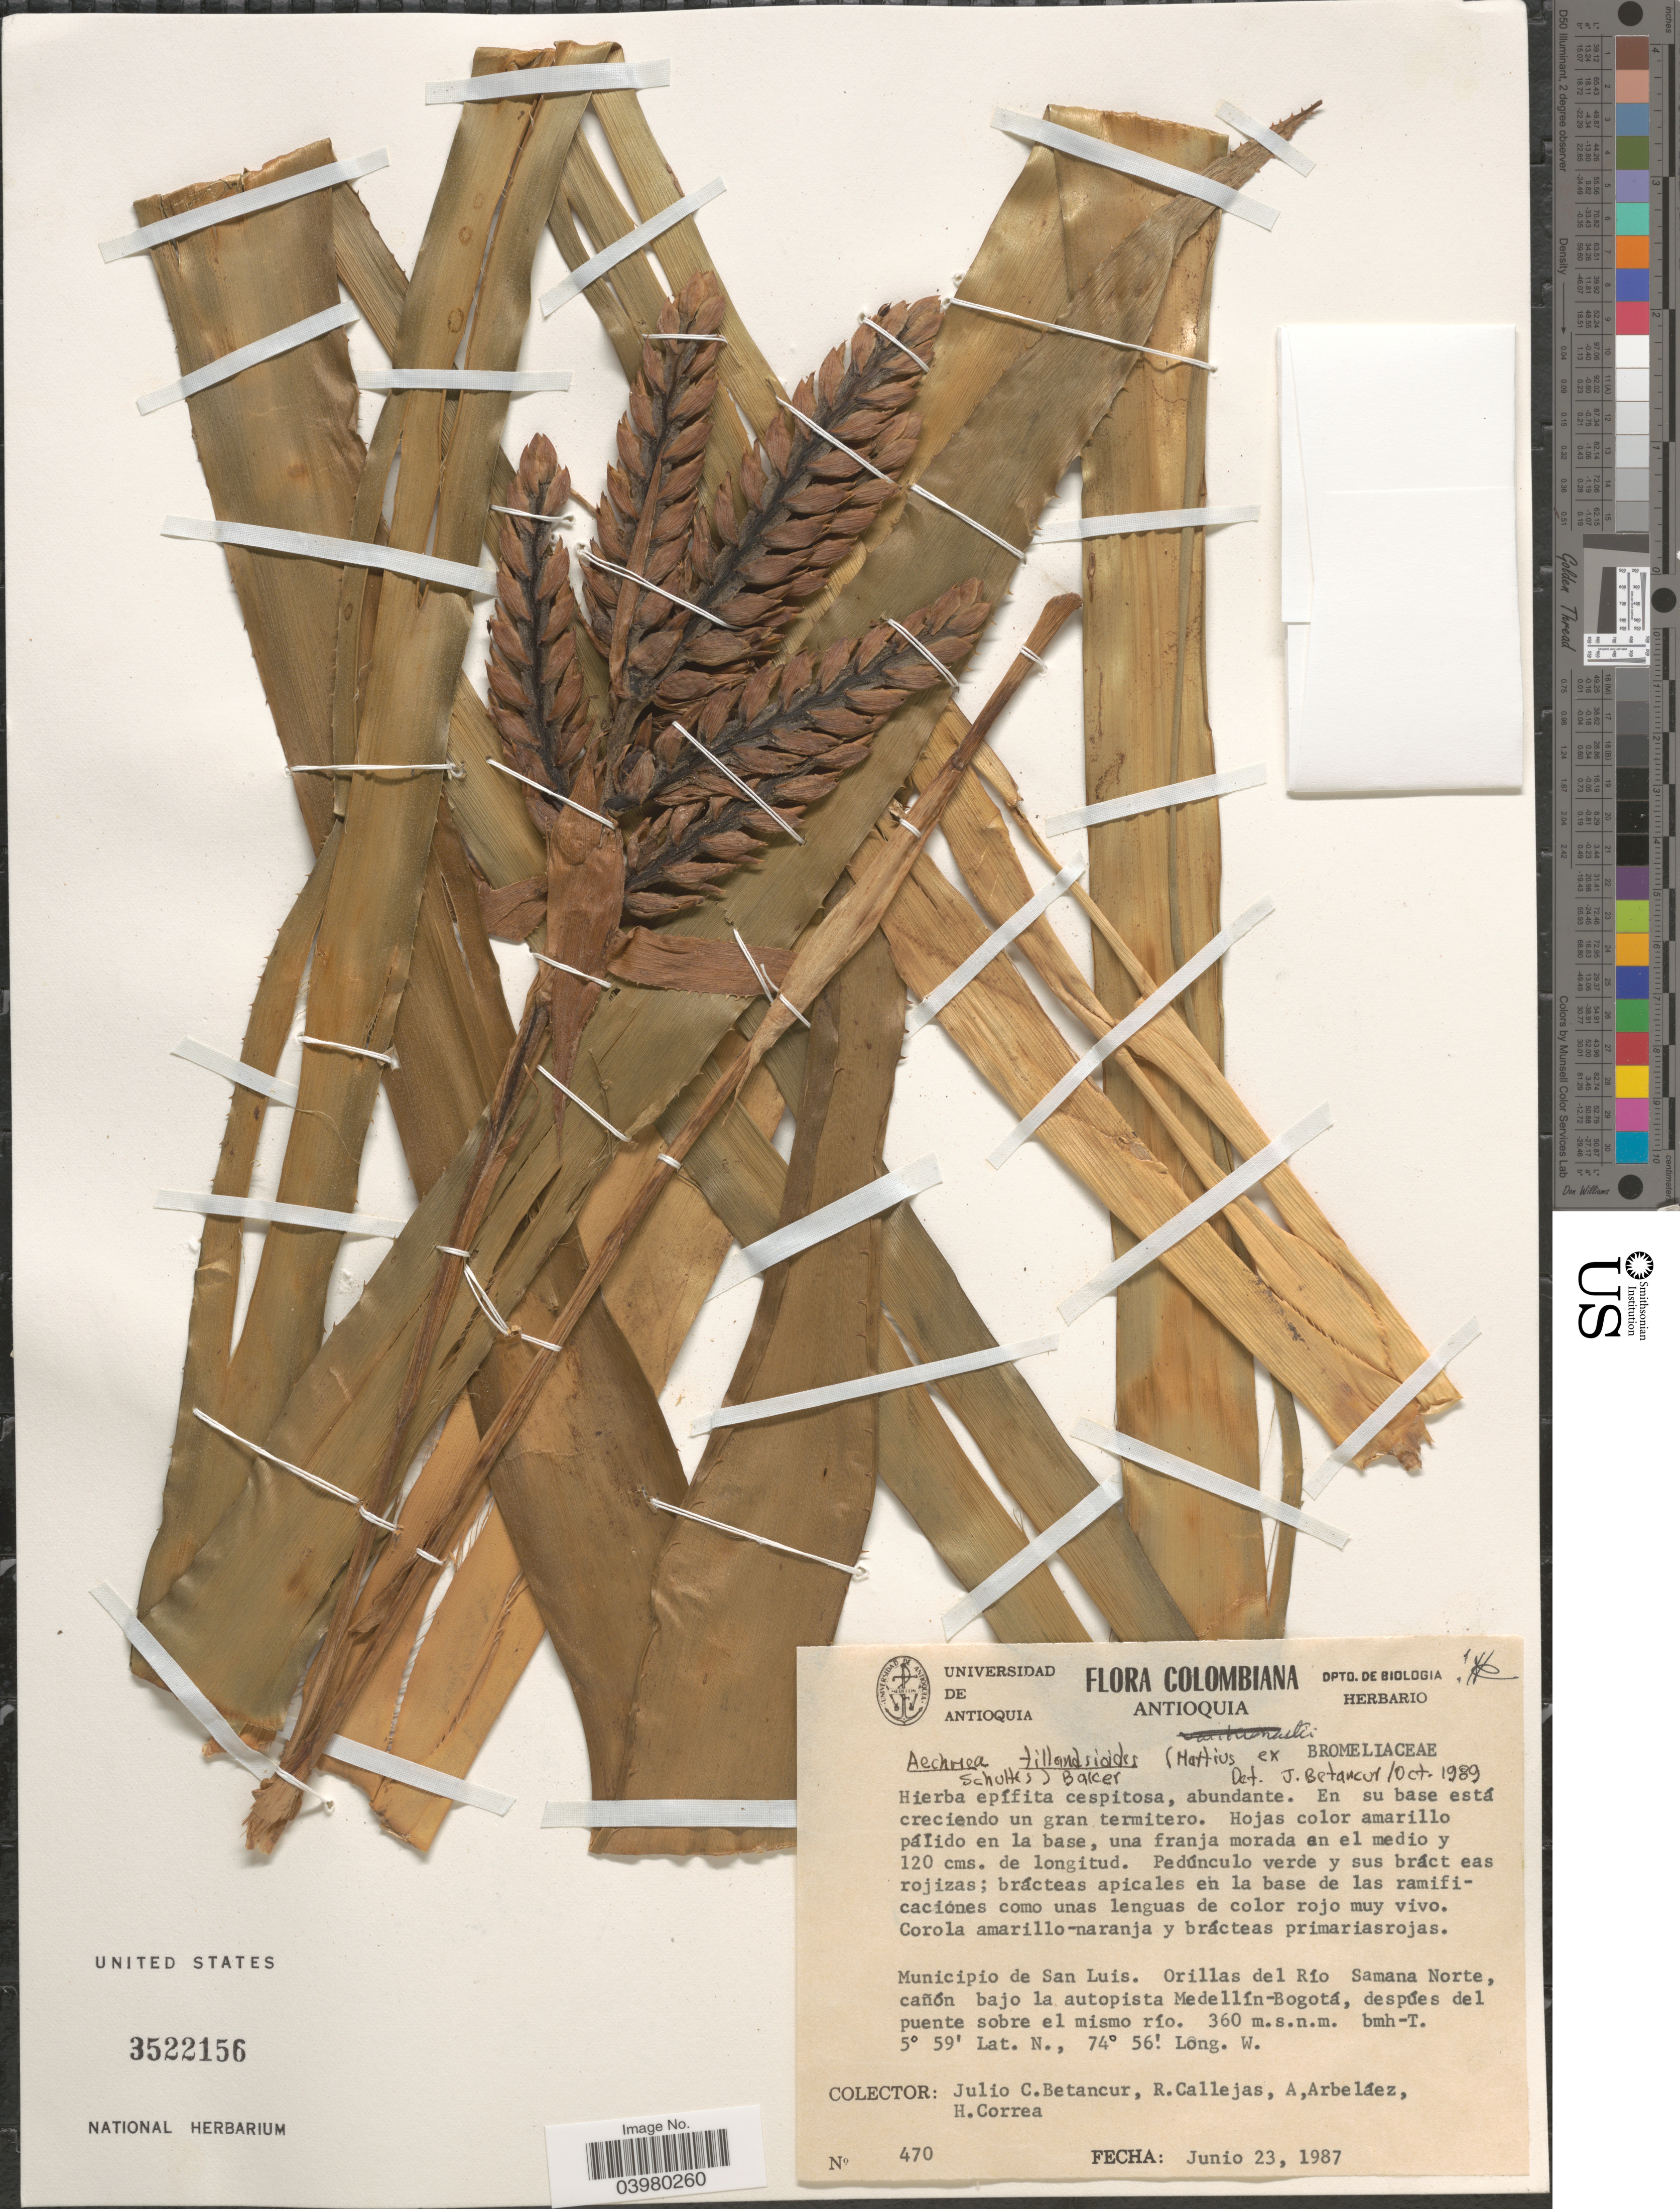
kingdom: Plantae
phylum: Tracheophyta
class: Liliopsida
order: Poales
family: Bromeliaceae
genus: Aechmea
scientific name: Aechmea tillandsioides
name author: (Mart. ex Schult. & Schult. f.) Baker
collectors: J. C. Betancur, R. Callejas, A. Arbelaez & H. Correa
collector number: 470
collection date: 1987-06-23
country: Colombia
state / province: Antioquia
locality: Municipio de San Luis. Orillas del Río Samana Norte, cañón bajo la autopista Medellín-Bogotá, despúes del puente sobre el mismo río.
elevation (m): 360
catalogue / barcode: US 3522156